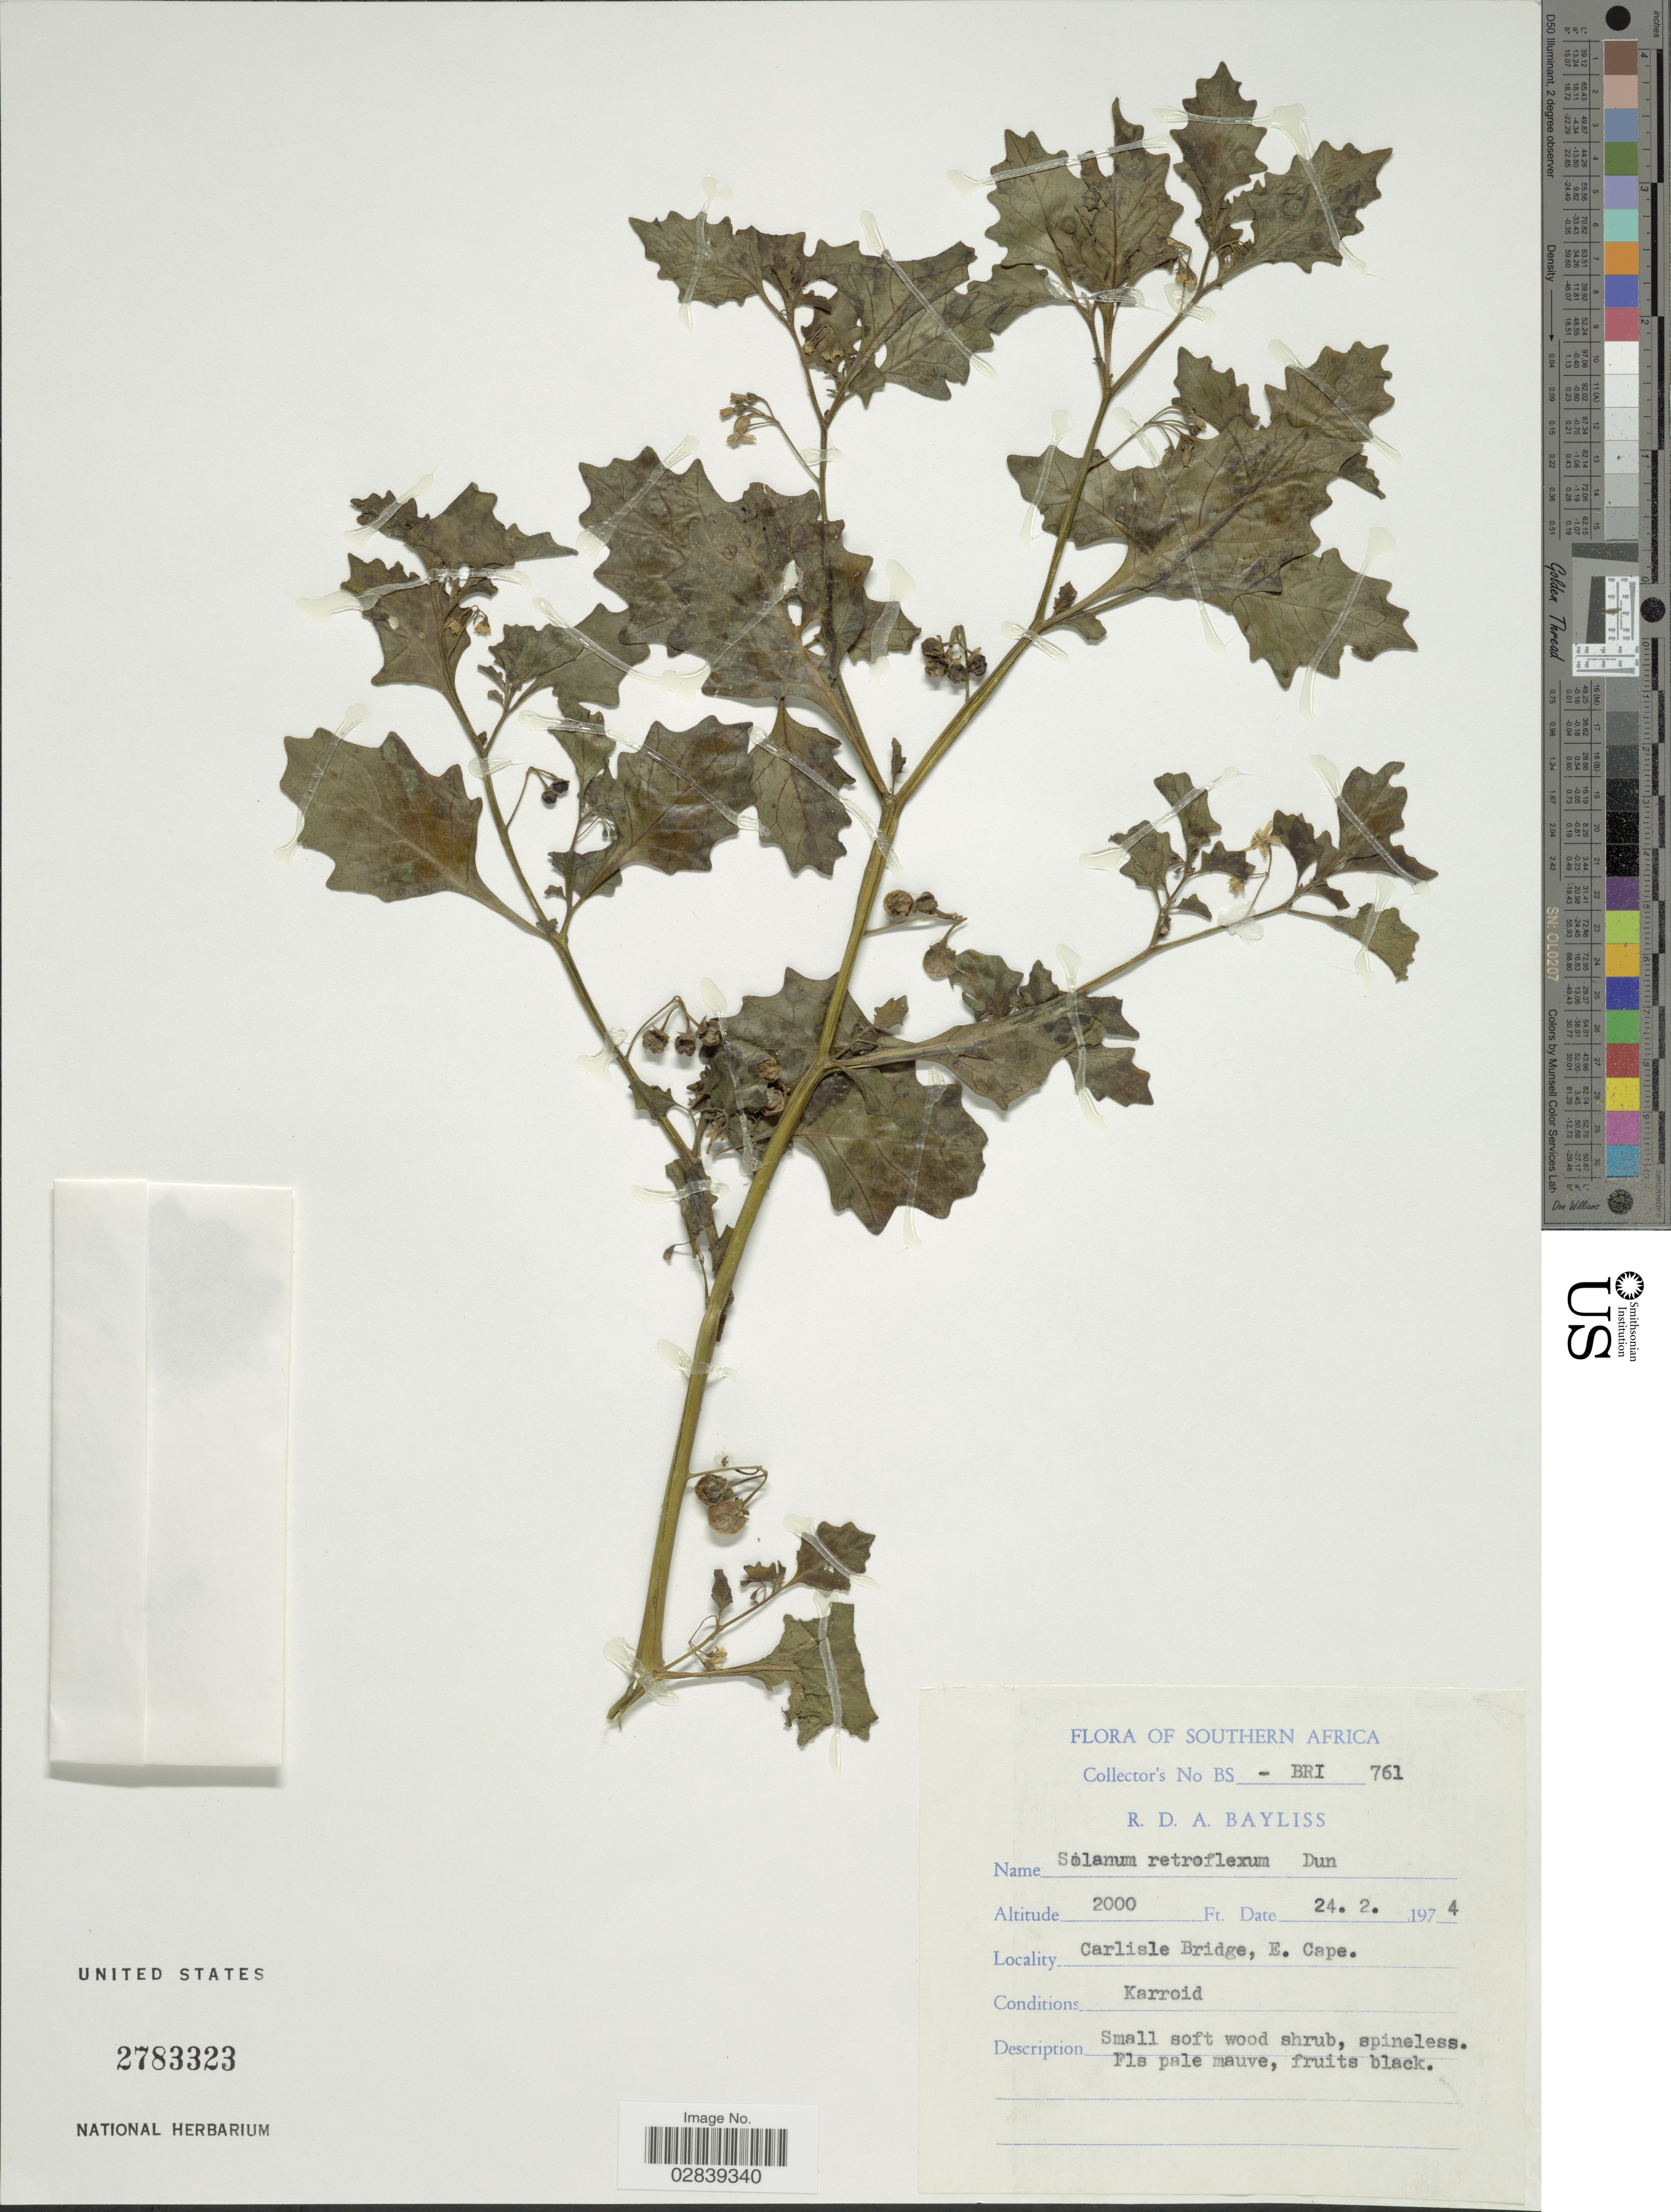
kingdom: Plantae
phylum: Tracheophyta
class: Magnoliopsida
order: Solanales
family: Solanaceae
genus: Solanum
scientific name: Solanum retroflexum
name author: Dunal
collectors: R. Bayliss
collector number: BS-BRI761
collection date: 1974-02-24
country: South Africa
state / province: Eastern Cape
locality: Southern Africa, Carlisle Bridge, E. Cape.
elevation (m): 610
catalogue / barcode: US 2783323